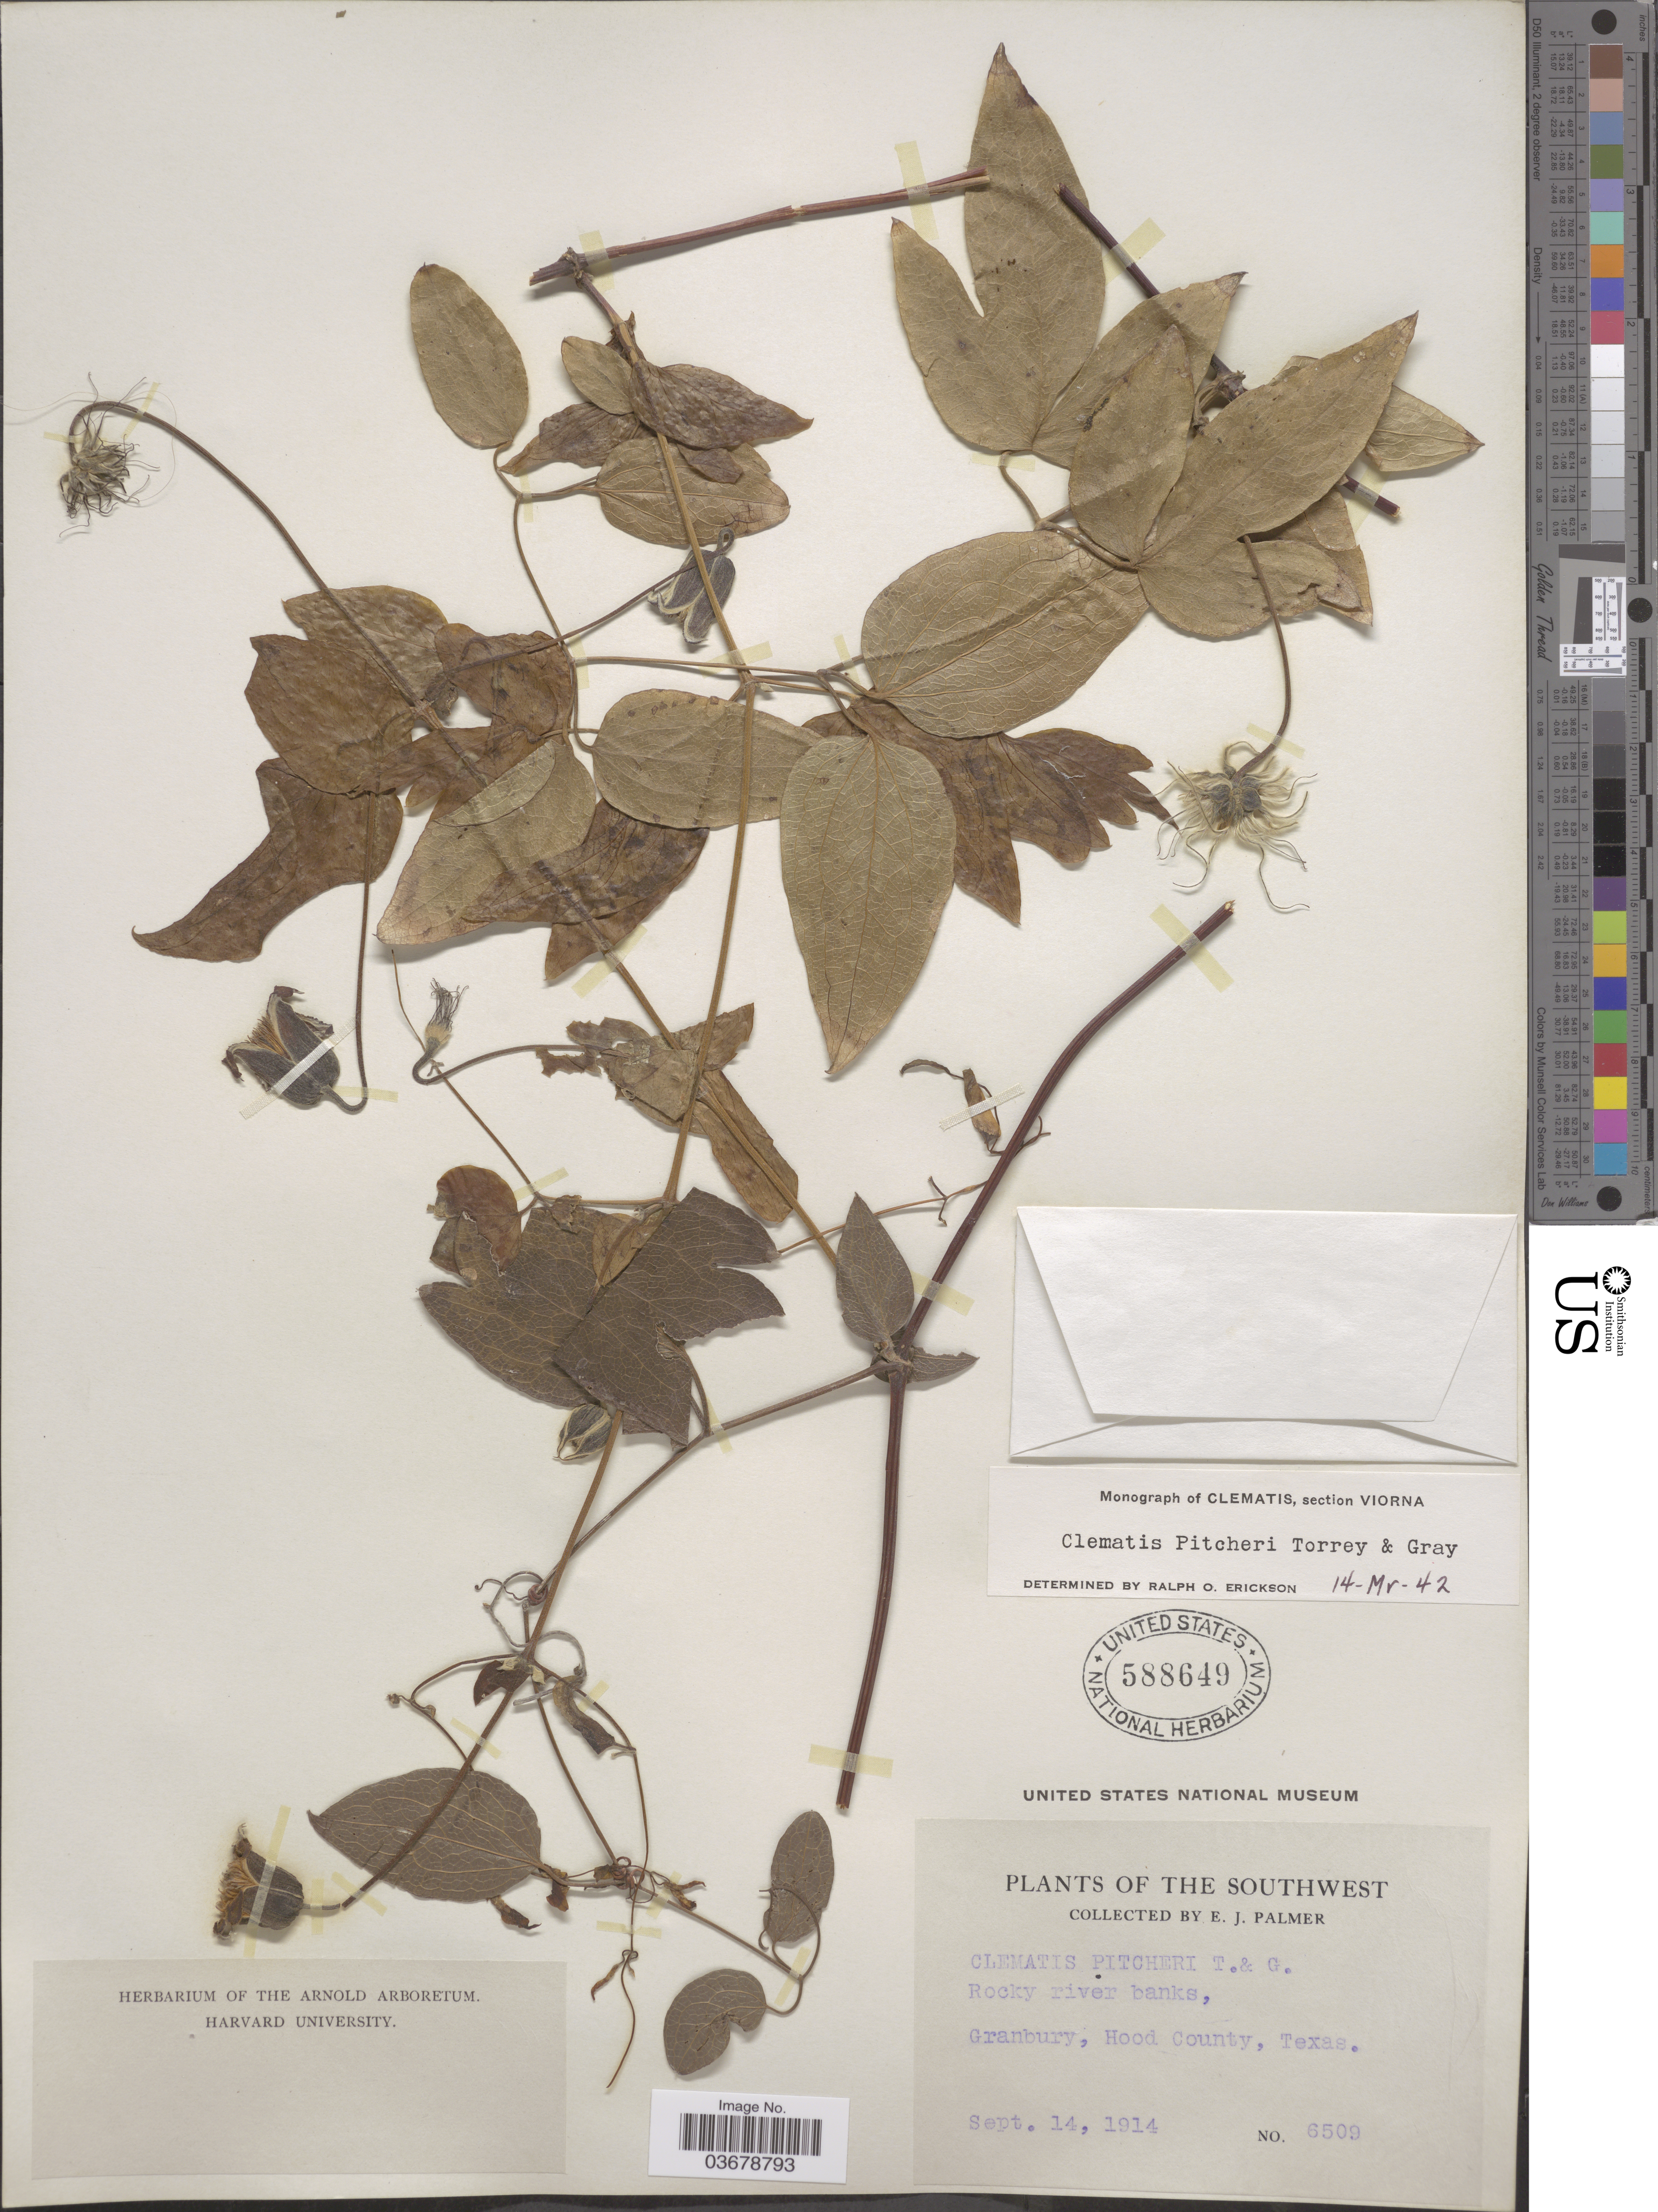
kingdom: Plantae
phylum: Tracheophyta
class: Magnoliopsida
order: Ranunculales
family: Ranunculaceae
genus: Clematis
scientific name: Clematis viorna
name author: L.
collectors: E. J. Palmer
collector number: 6509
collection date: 1914-09-14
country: United States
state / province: Texas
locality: The Southwest. Granbury, Hood County.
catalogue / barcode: US 588649